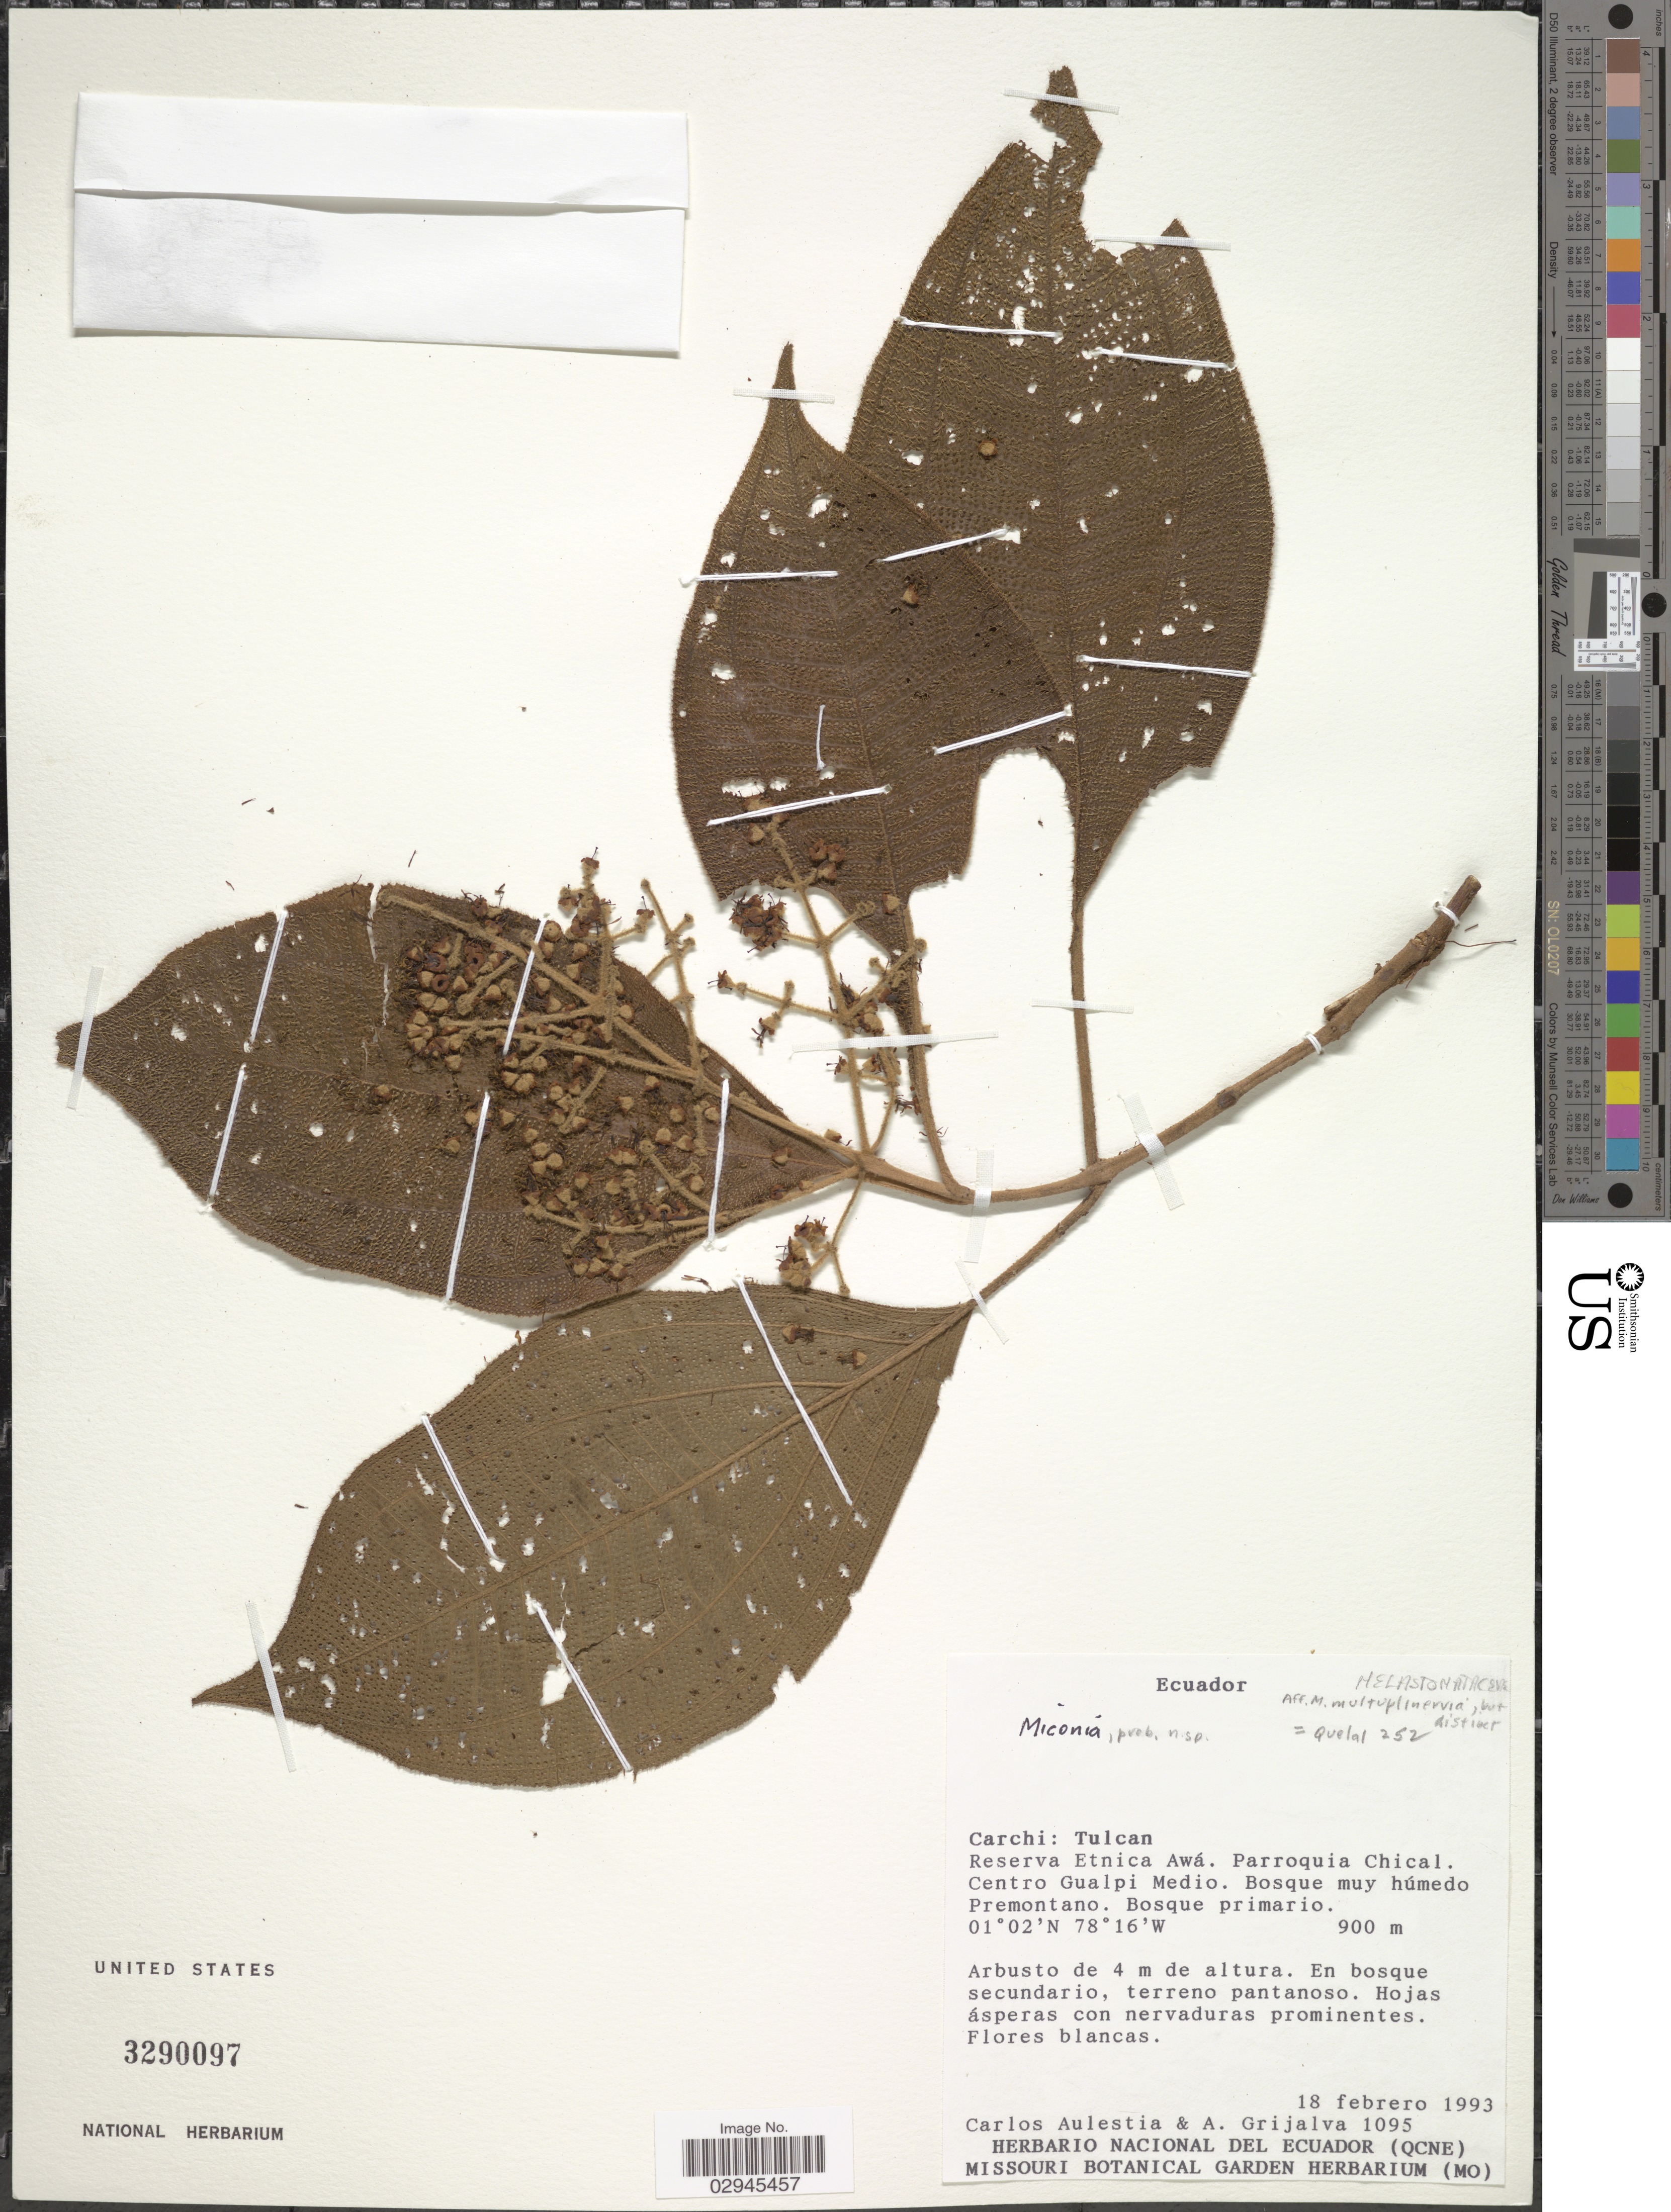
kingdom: Plantae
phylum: Tracheophyta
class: Magnoliopsida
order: Myrtales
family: Melastomataceae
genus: Miconia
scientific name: Miconia sp.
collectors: C. Aulestia & A. Grijalva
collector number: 1095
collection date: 1993-02-18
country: Ecuador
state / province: Carchi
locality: Tulcan. Reserva Etnica Awá. Parroquia Chical. Centro Gualpi Medio. Bosque muy húmedo Premontano.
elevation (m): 900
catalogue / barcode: US 3290097